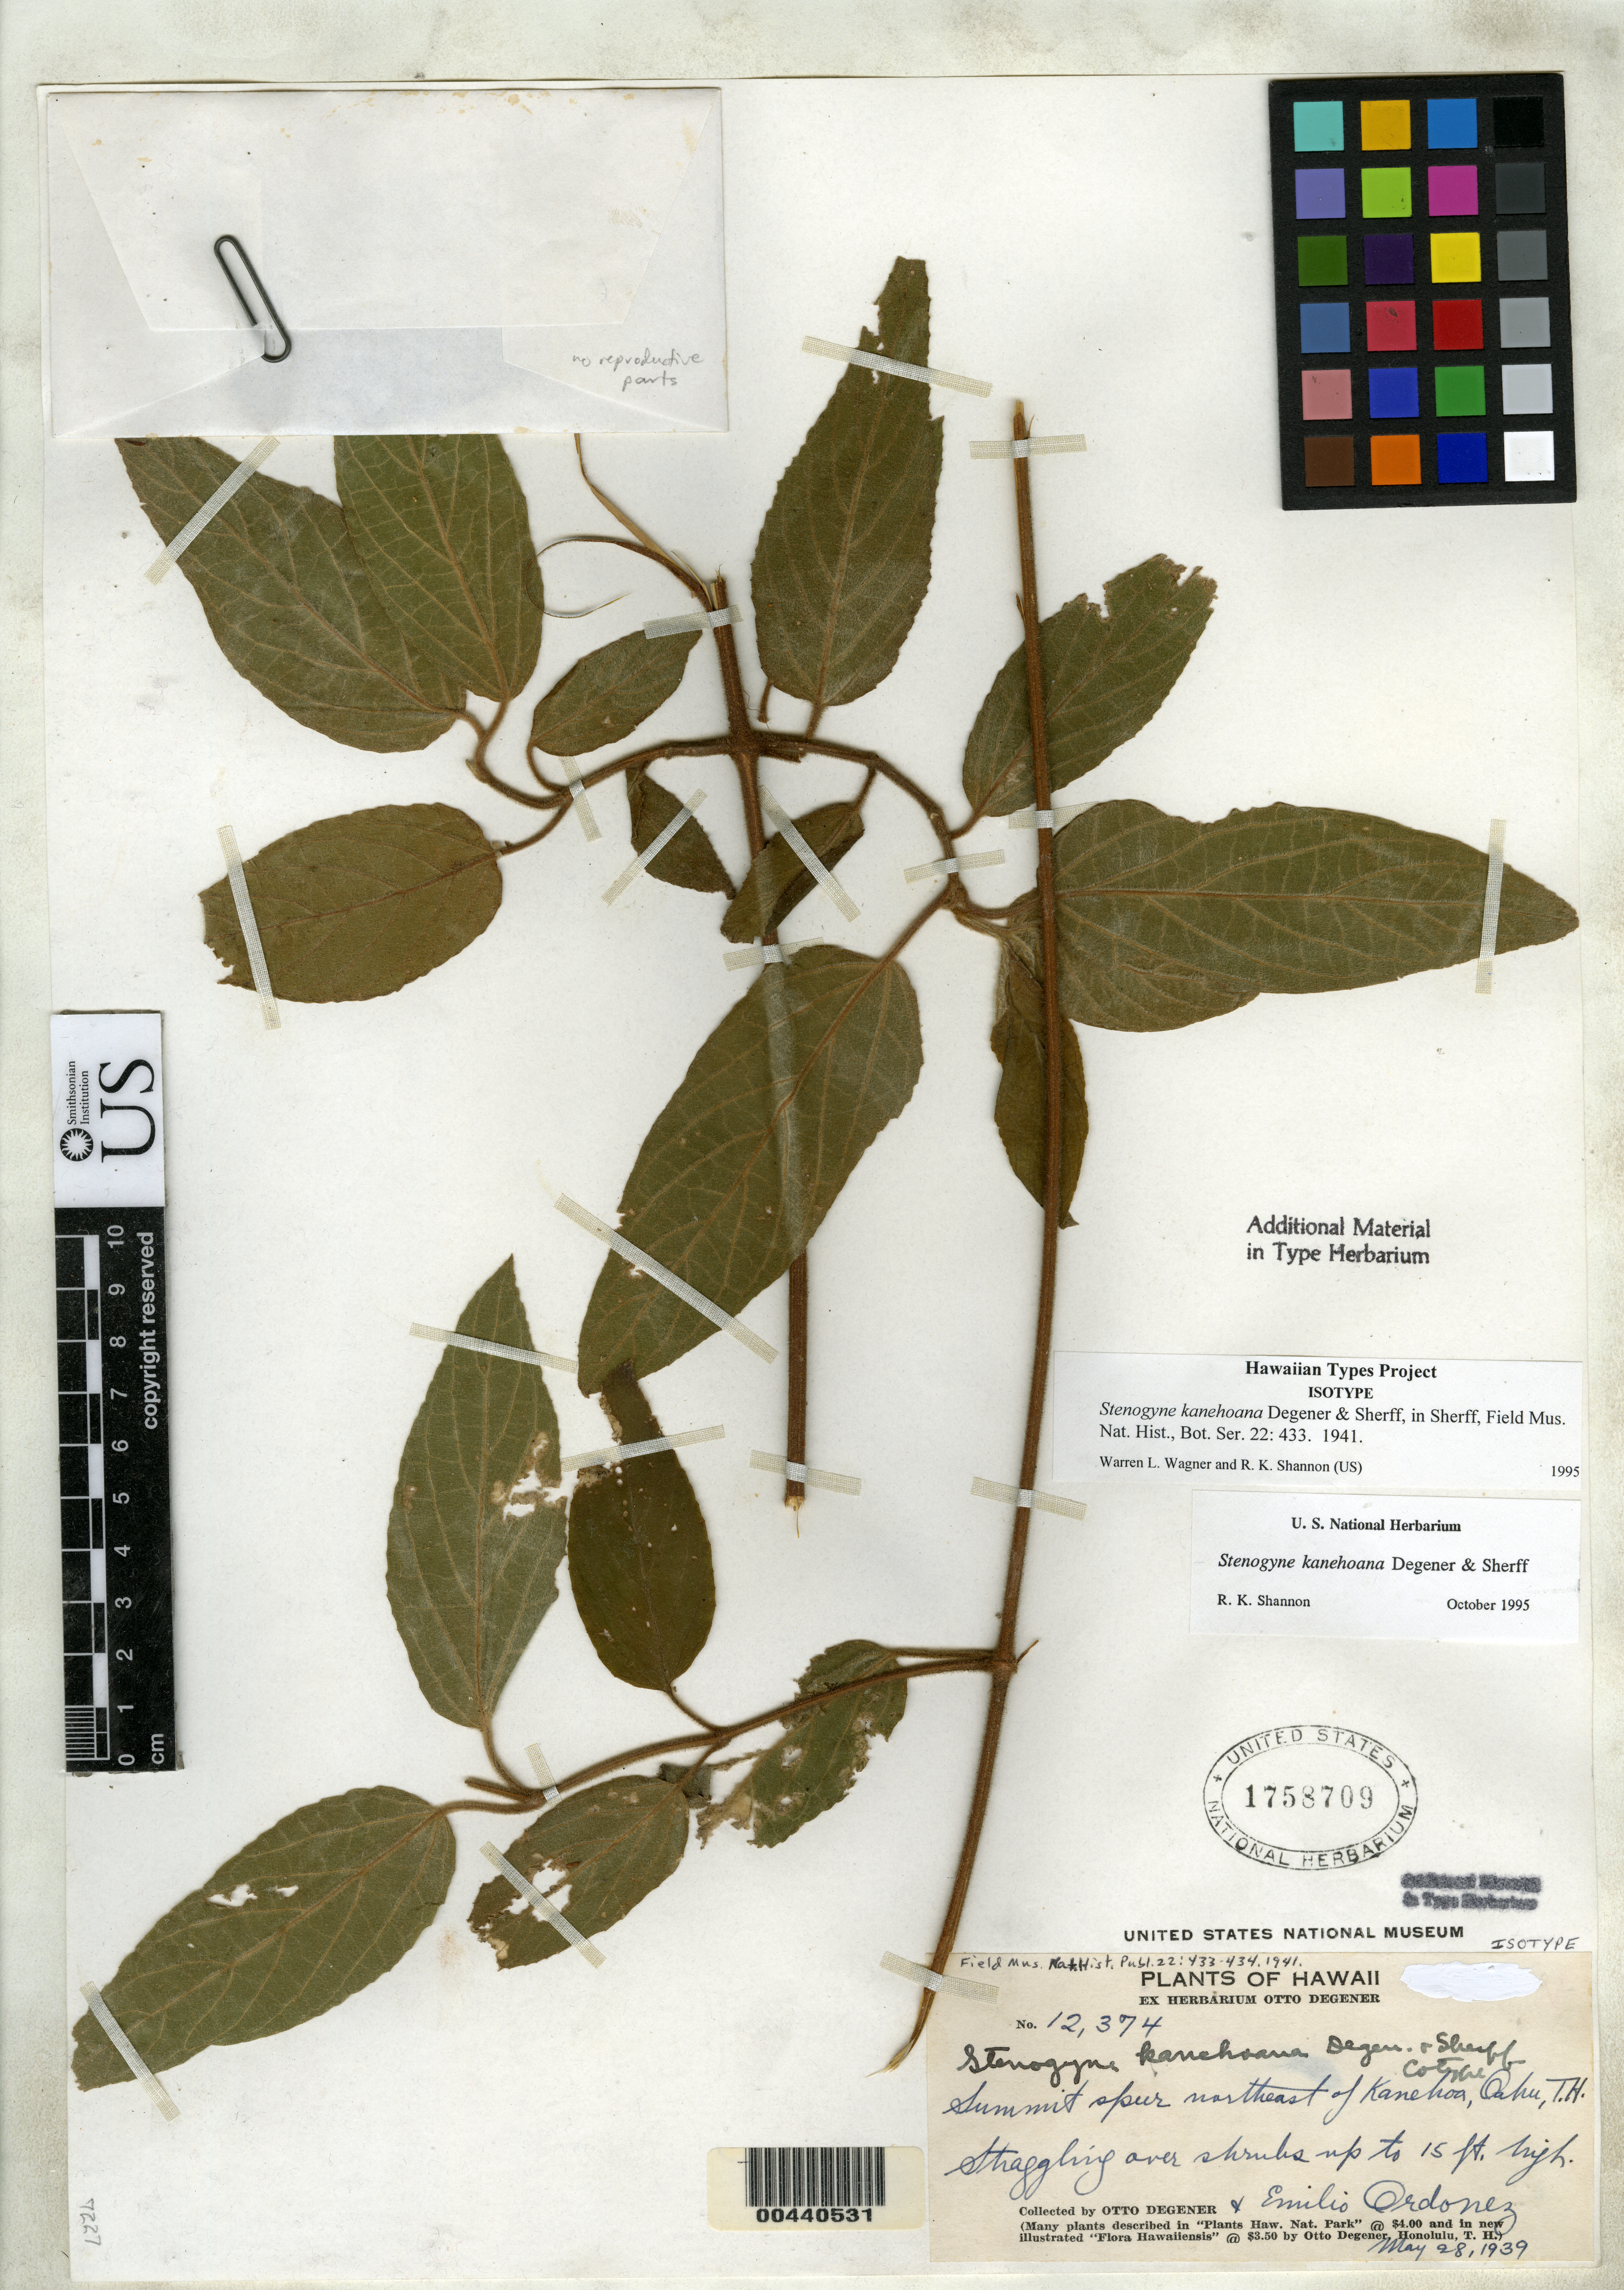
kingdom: Plantae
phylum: Tracheophyta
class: Magnoliopsida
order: Lamiales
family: Lamiaceae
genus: Stenogyne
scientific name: Stenogyne kanehoana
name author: O. Deg. & Sherff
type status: Isotype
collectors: O. Degener & E. Ordonez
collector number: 12374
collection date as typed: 28 May 1939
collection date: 1939-05-28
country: United States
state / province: Hawaii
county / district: Honolulu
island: Oahu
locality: Summit spur NE of Kanehoa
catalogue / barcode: US 1758709